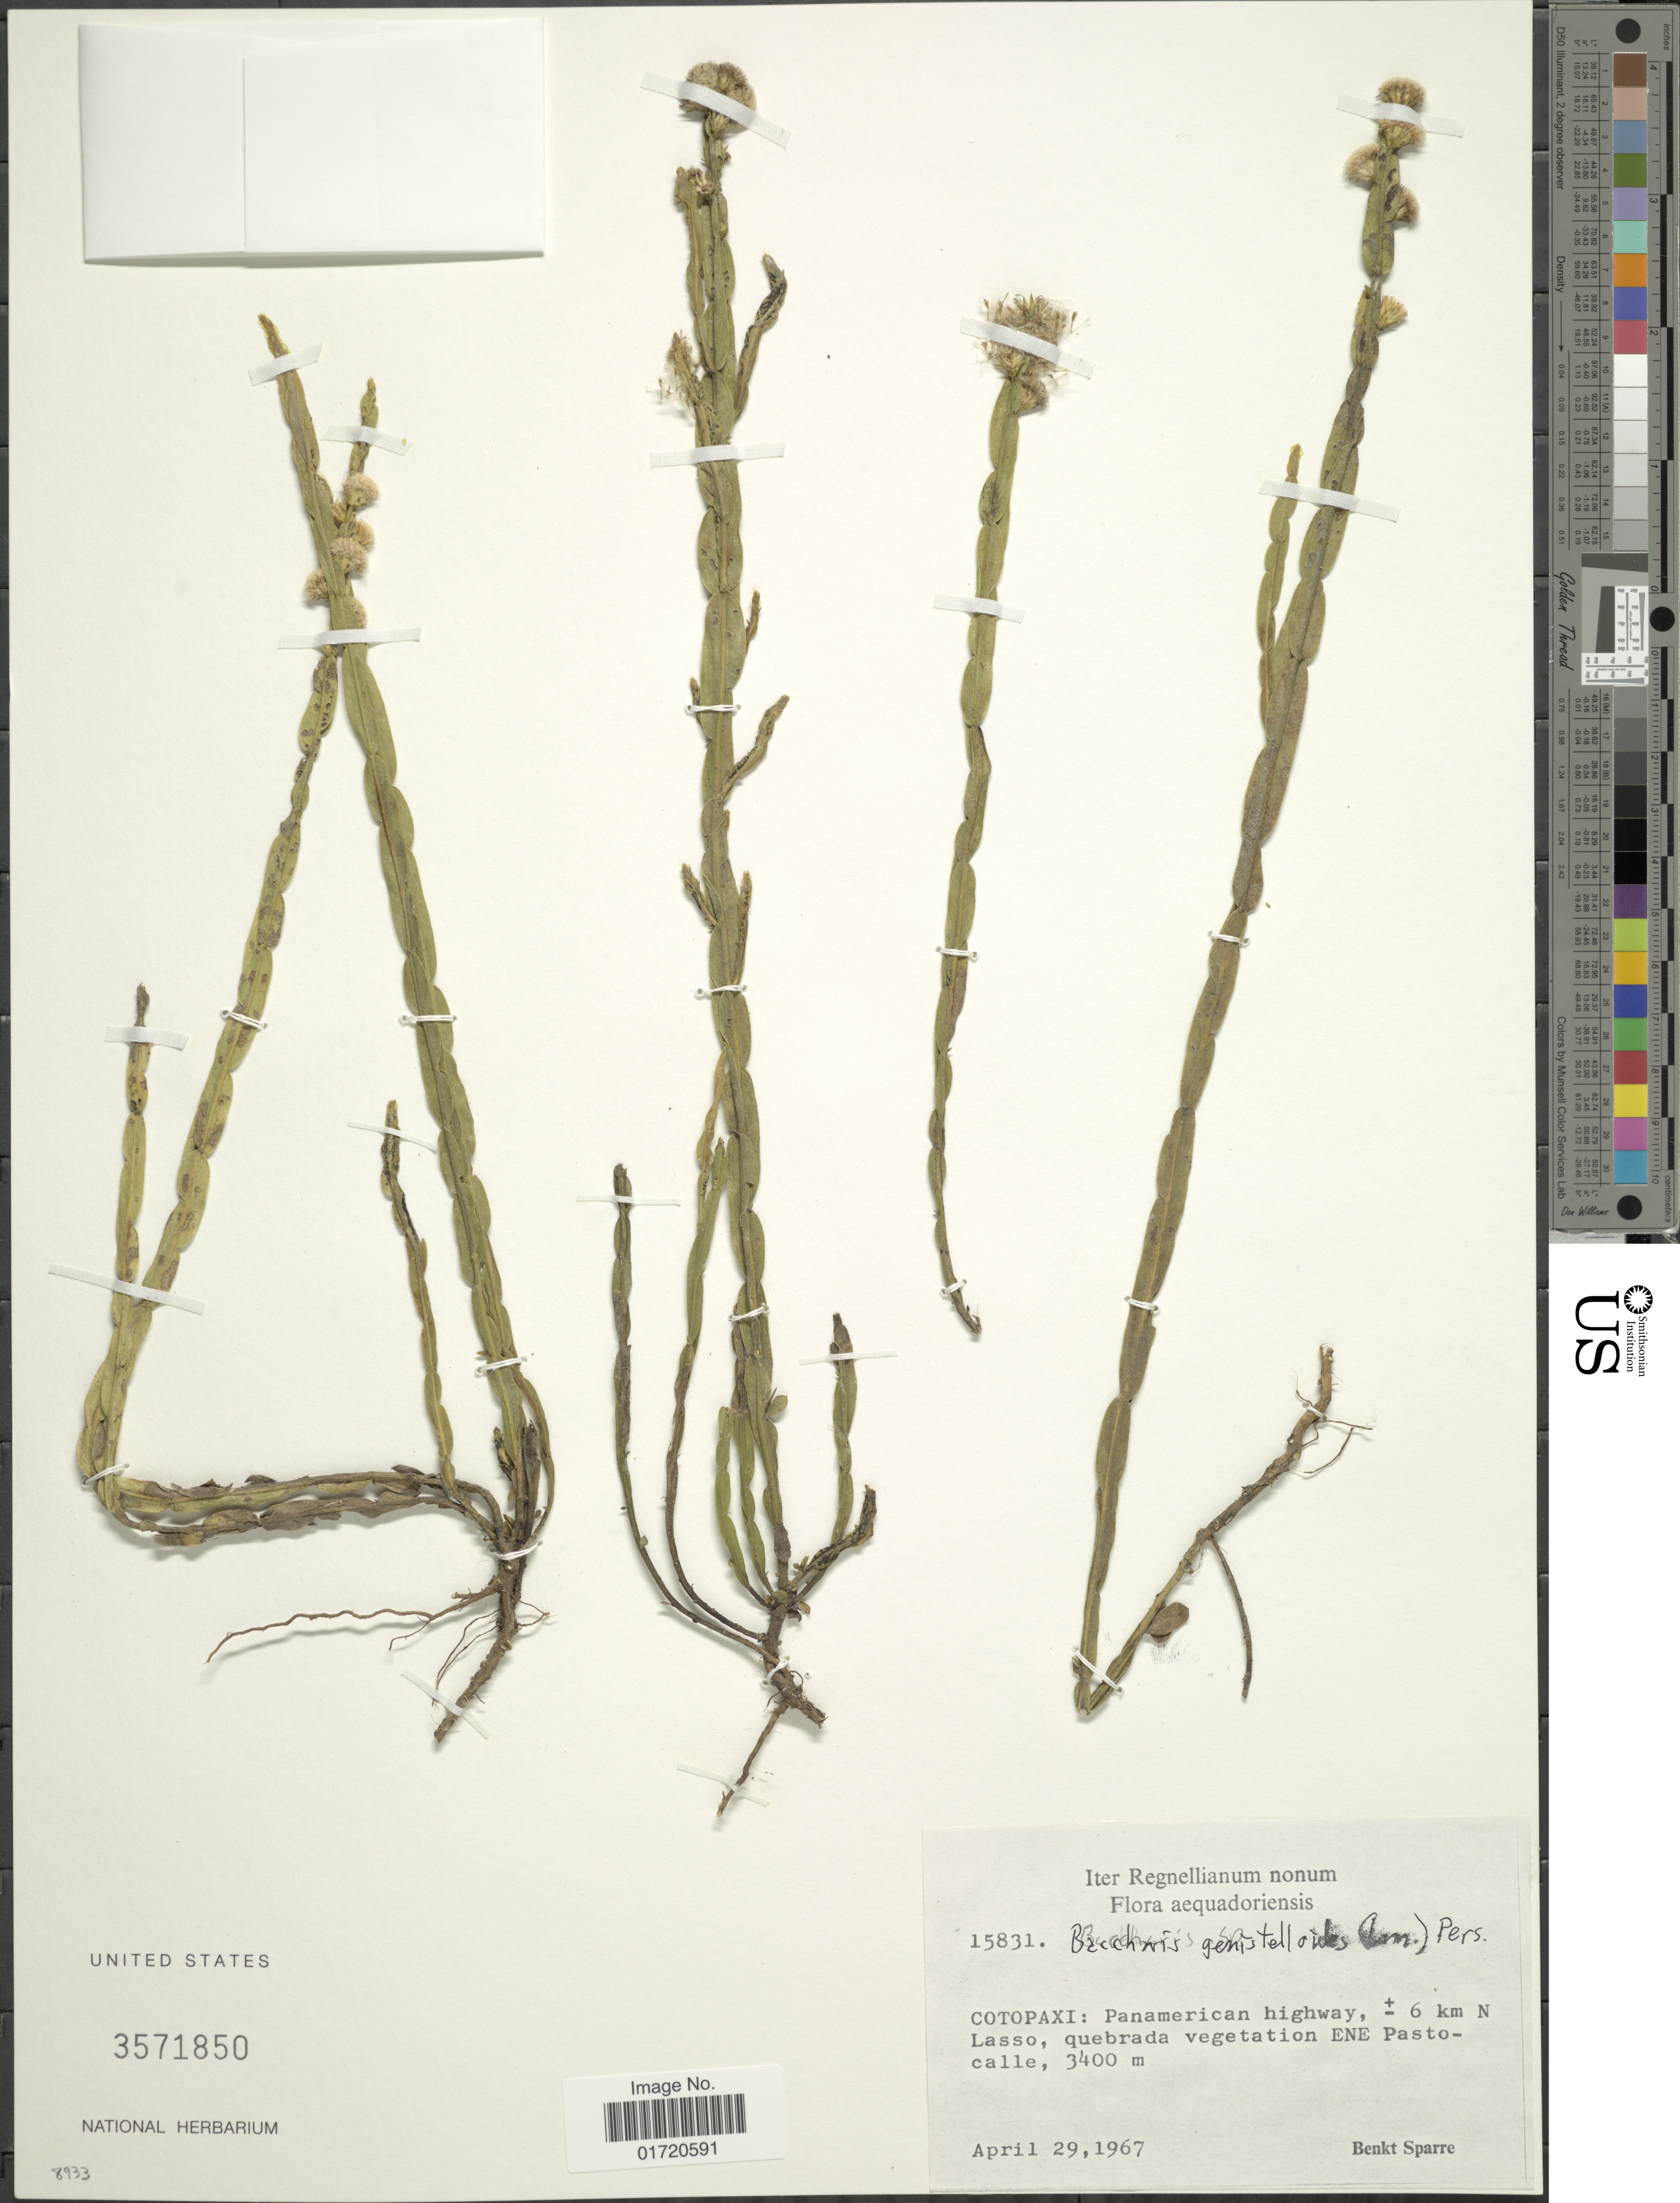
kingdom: Plantae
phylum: Tracheophyta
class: Magnoliopsida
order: Asterales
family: Asteraceae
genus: Baccharis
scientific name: Baccharis genistelloides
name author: (Lam.) Pers.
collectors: B. Sparre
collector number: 15831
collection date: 1967-04-29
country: Ecuador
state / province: Cotopaxi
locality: Panamericn Highway, +- 6 km N Lasso, quebrada vegetation ENE Pastocalle.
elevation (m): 3400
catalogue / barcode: US 3571850